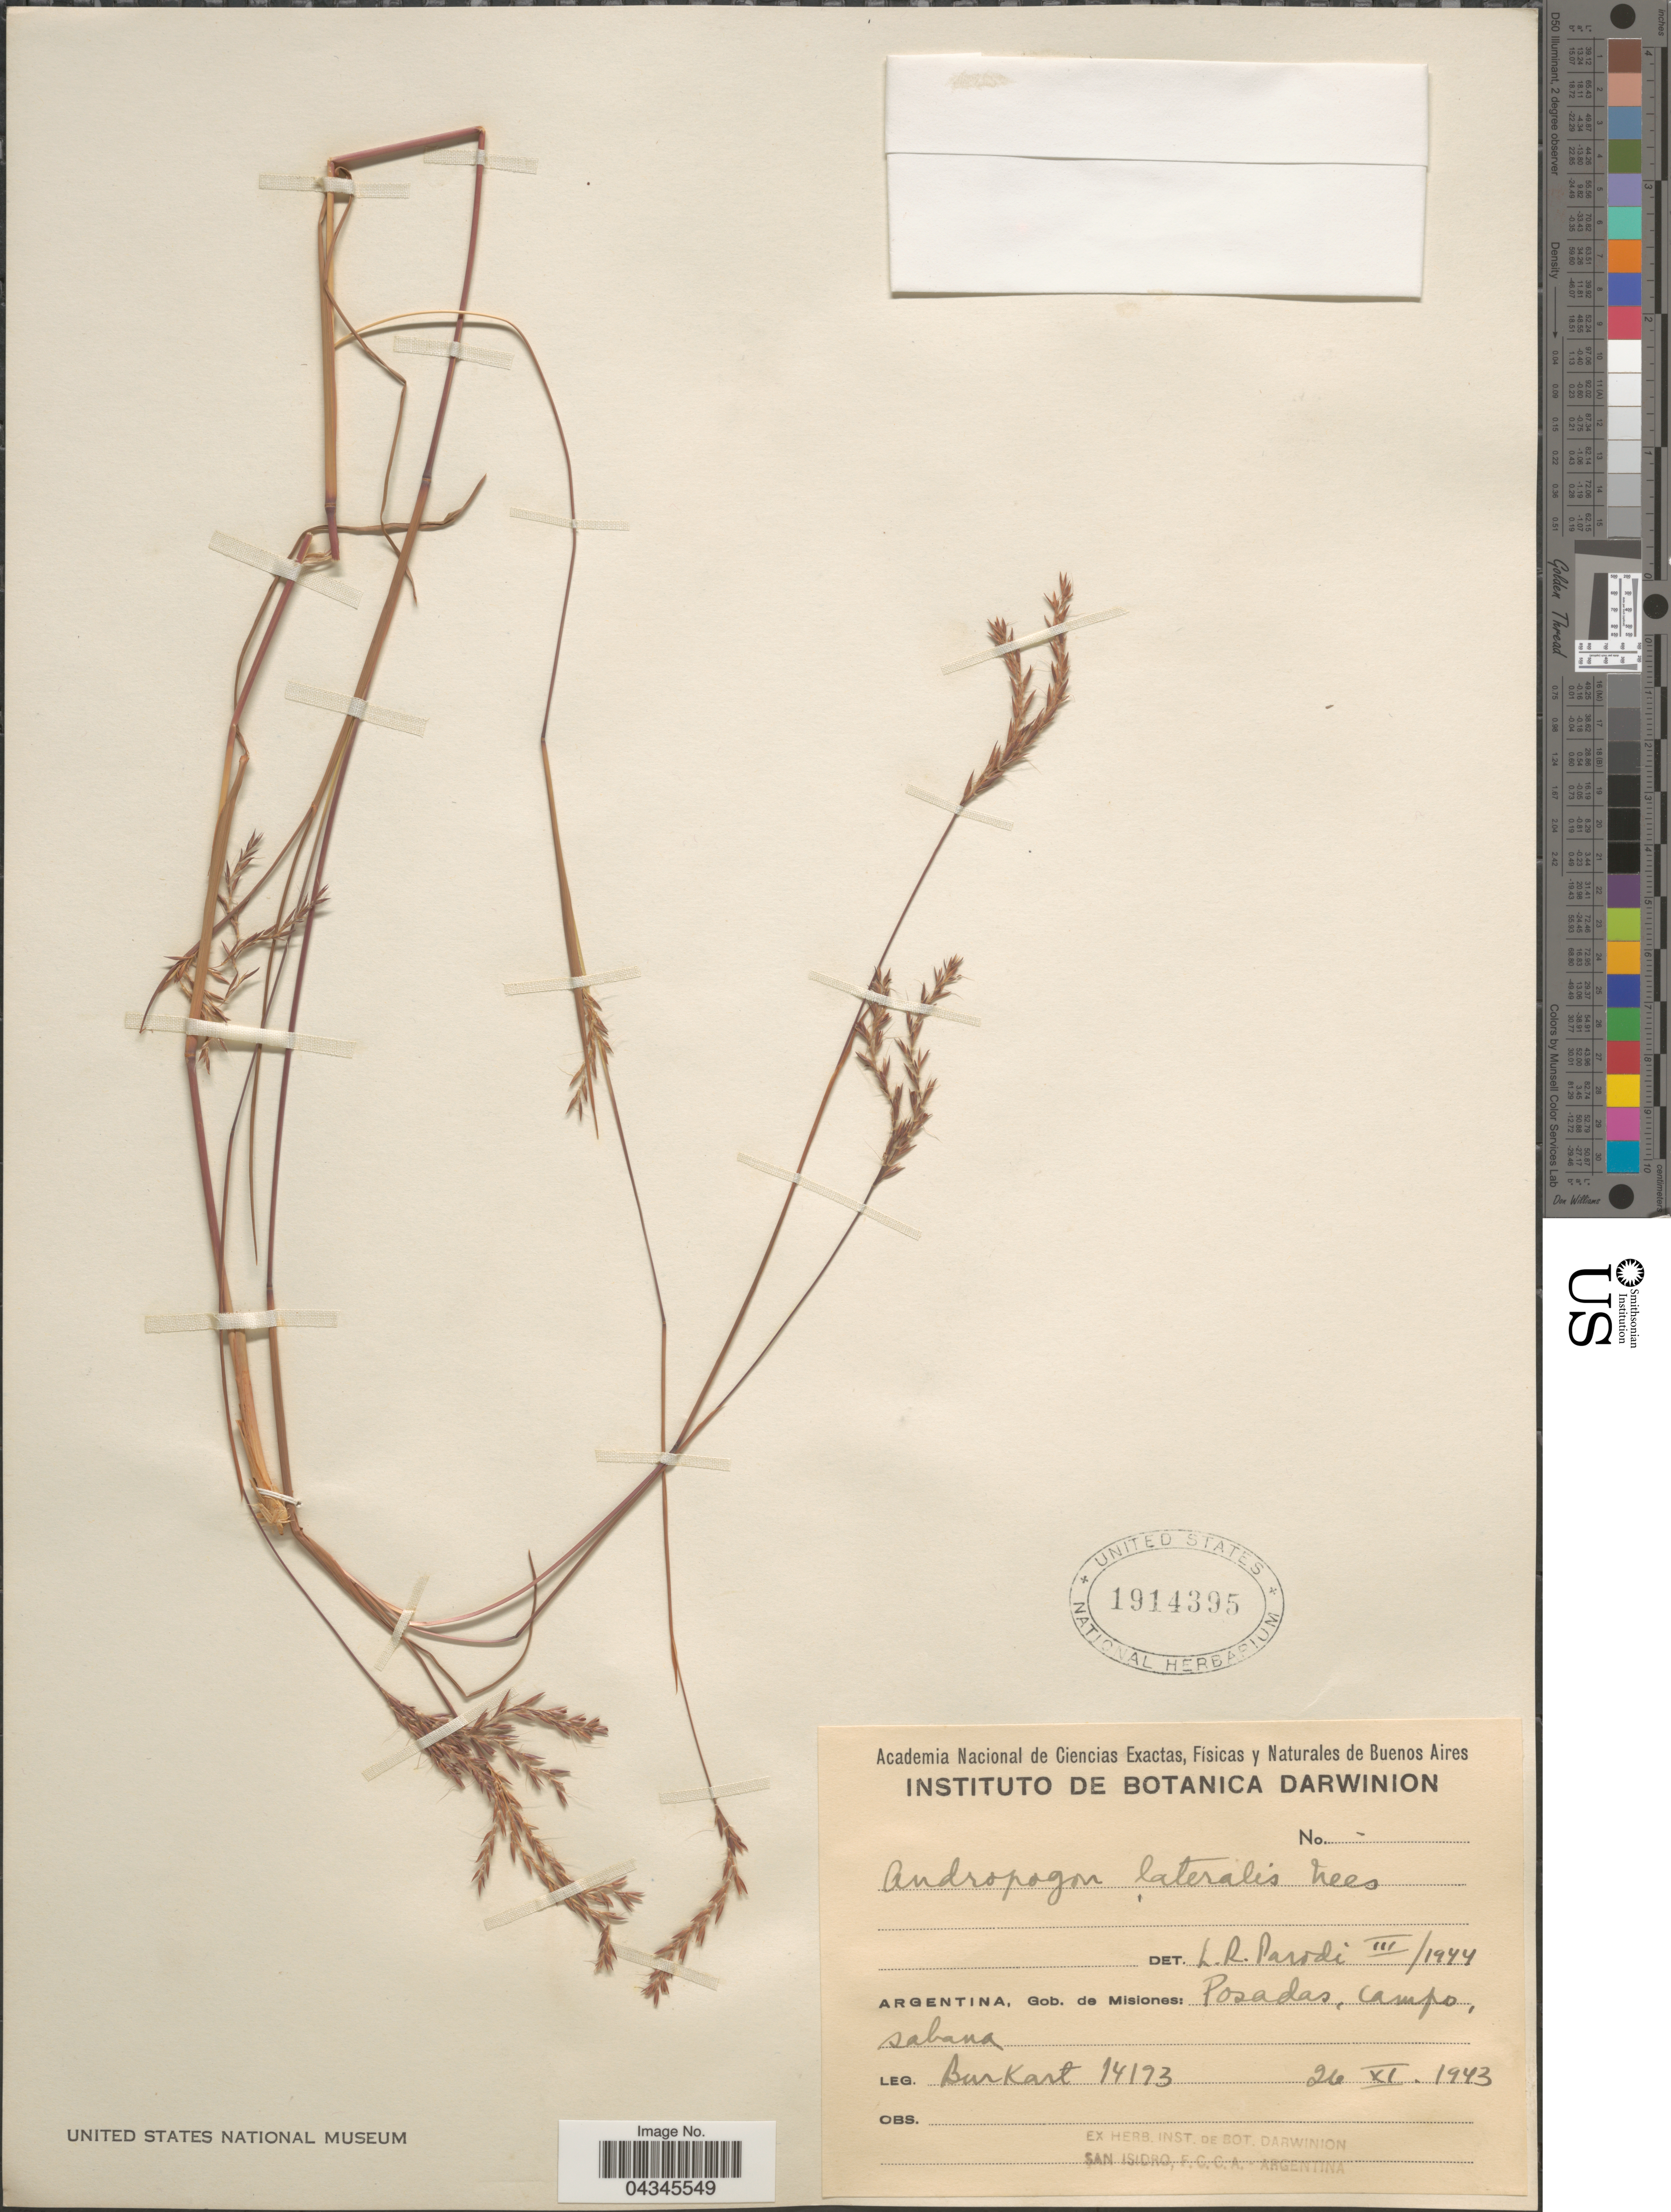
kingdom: Plantae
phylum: Tracheophyta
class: Liliopsida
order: Poales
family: Poaceae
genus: Andropogon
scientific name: Andropogon lateralis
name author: Nees in Mart.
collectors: -- Burkart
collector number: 14193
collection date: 1943-11-26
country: Argentina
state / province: Misiones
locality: Gob. de Misiones: Posadas, campo, sabana.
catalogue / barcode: US 1914395